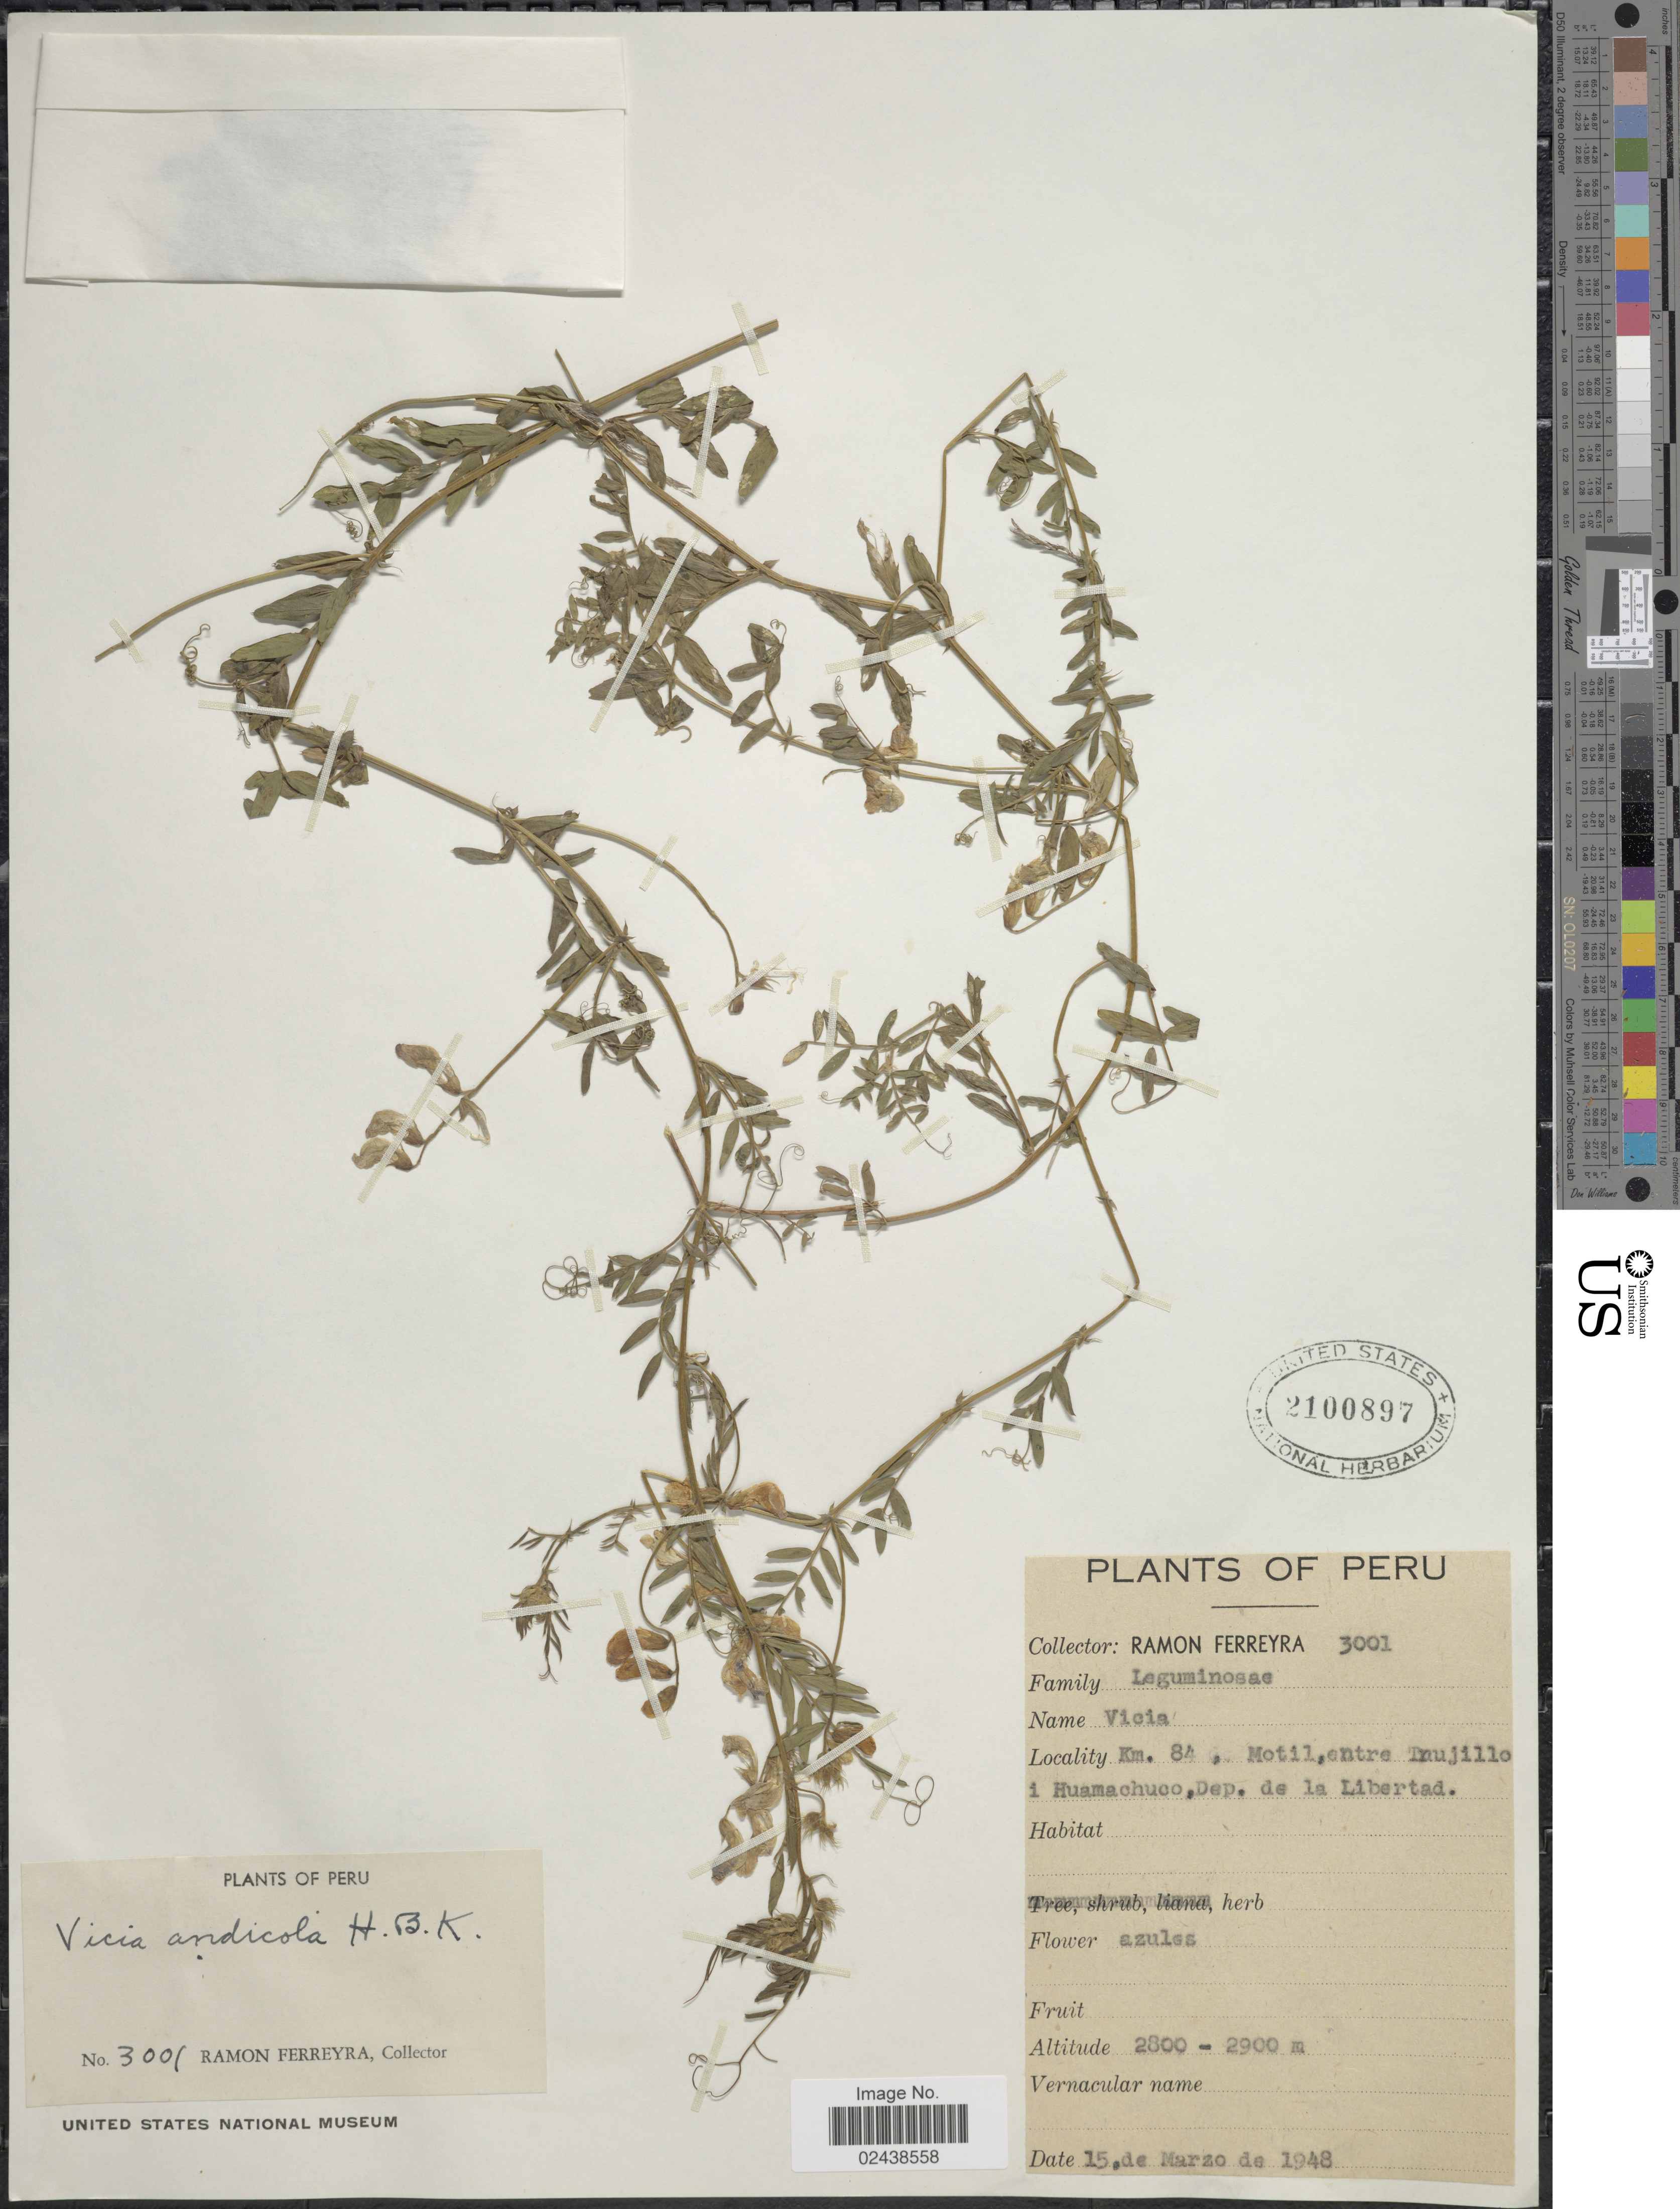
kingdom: Plantae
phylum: Tracheophyta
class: Magnoliopsida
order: Fabales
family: Fabaceae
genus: Vicia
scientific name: Vicia andicola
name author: Kunth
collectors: R. A. Ferreyra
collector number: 3001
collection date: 1948-03-15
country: Peru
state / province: La Libertad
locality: Km. 84, Motil, entre Trujillo i Huamachuco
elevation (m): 2800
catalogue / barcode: US 2100897